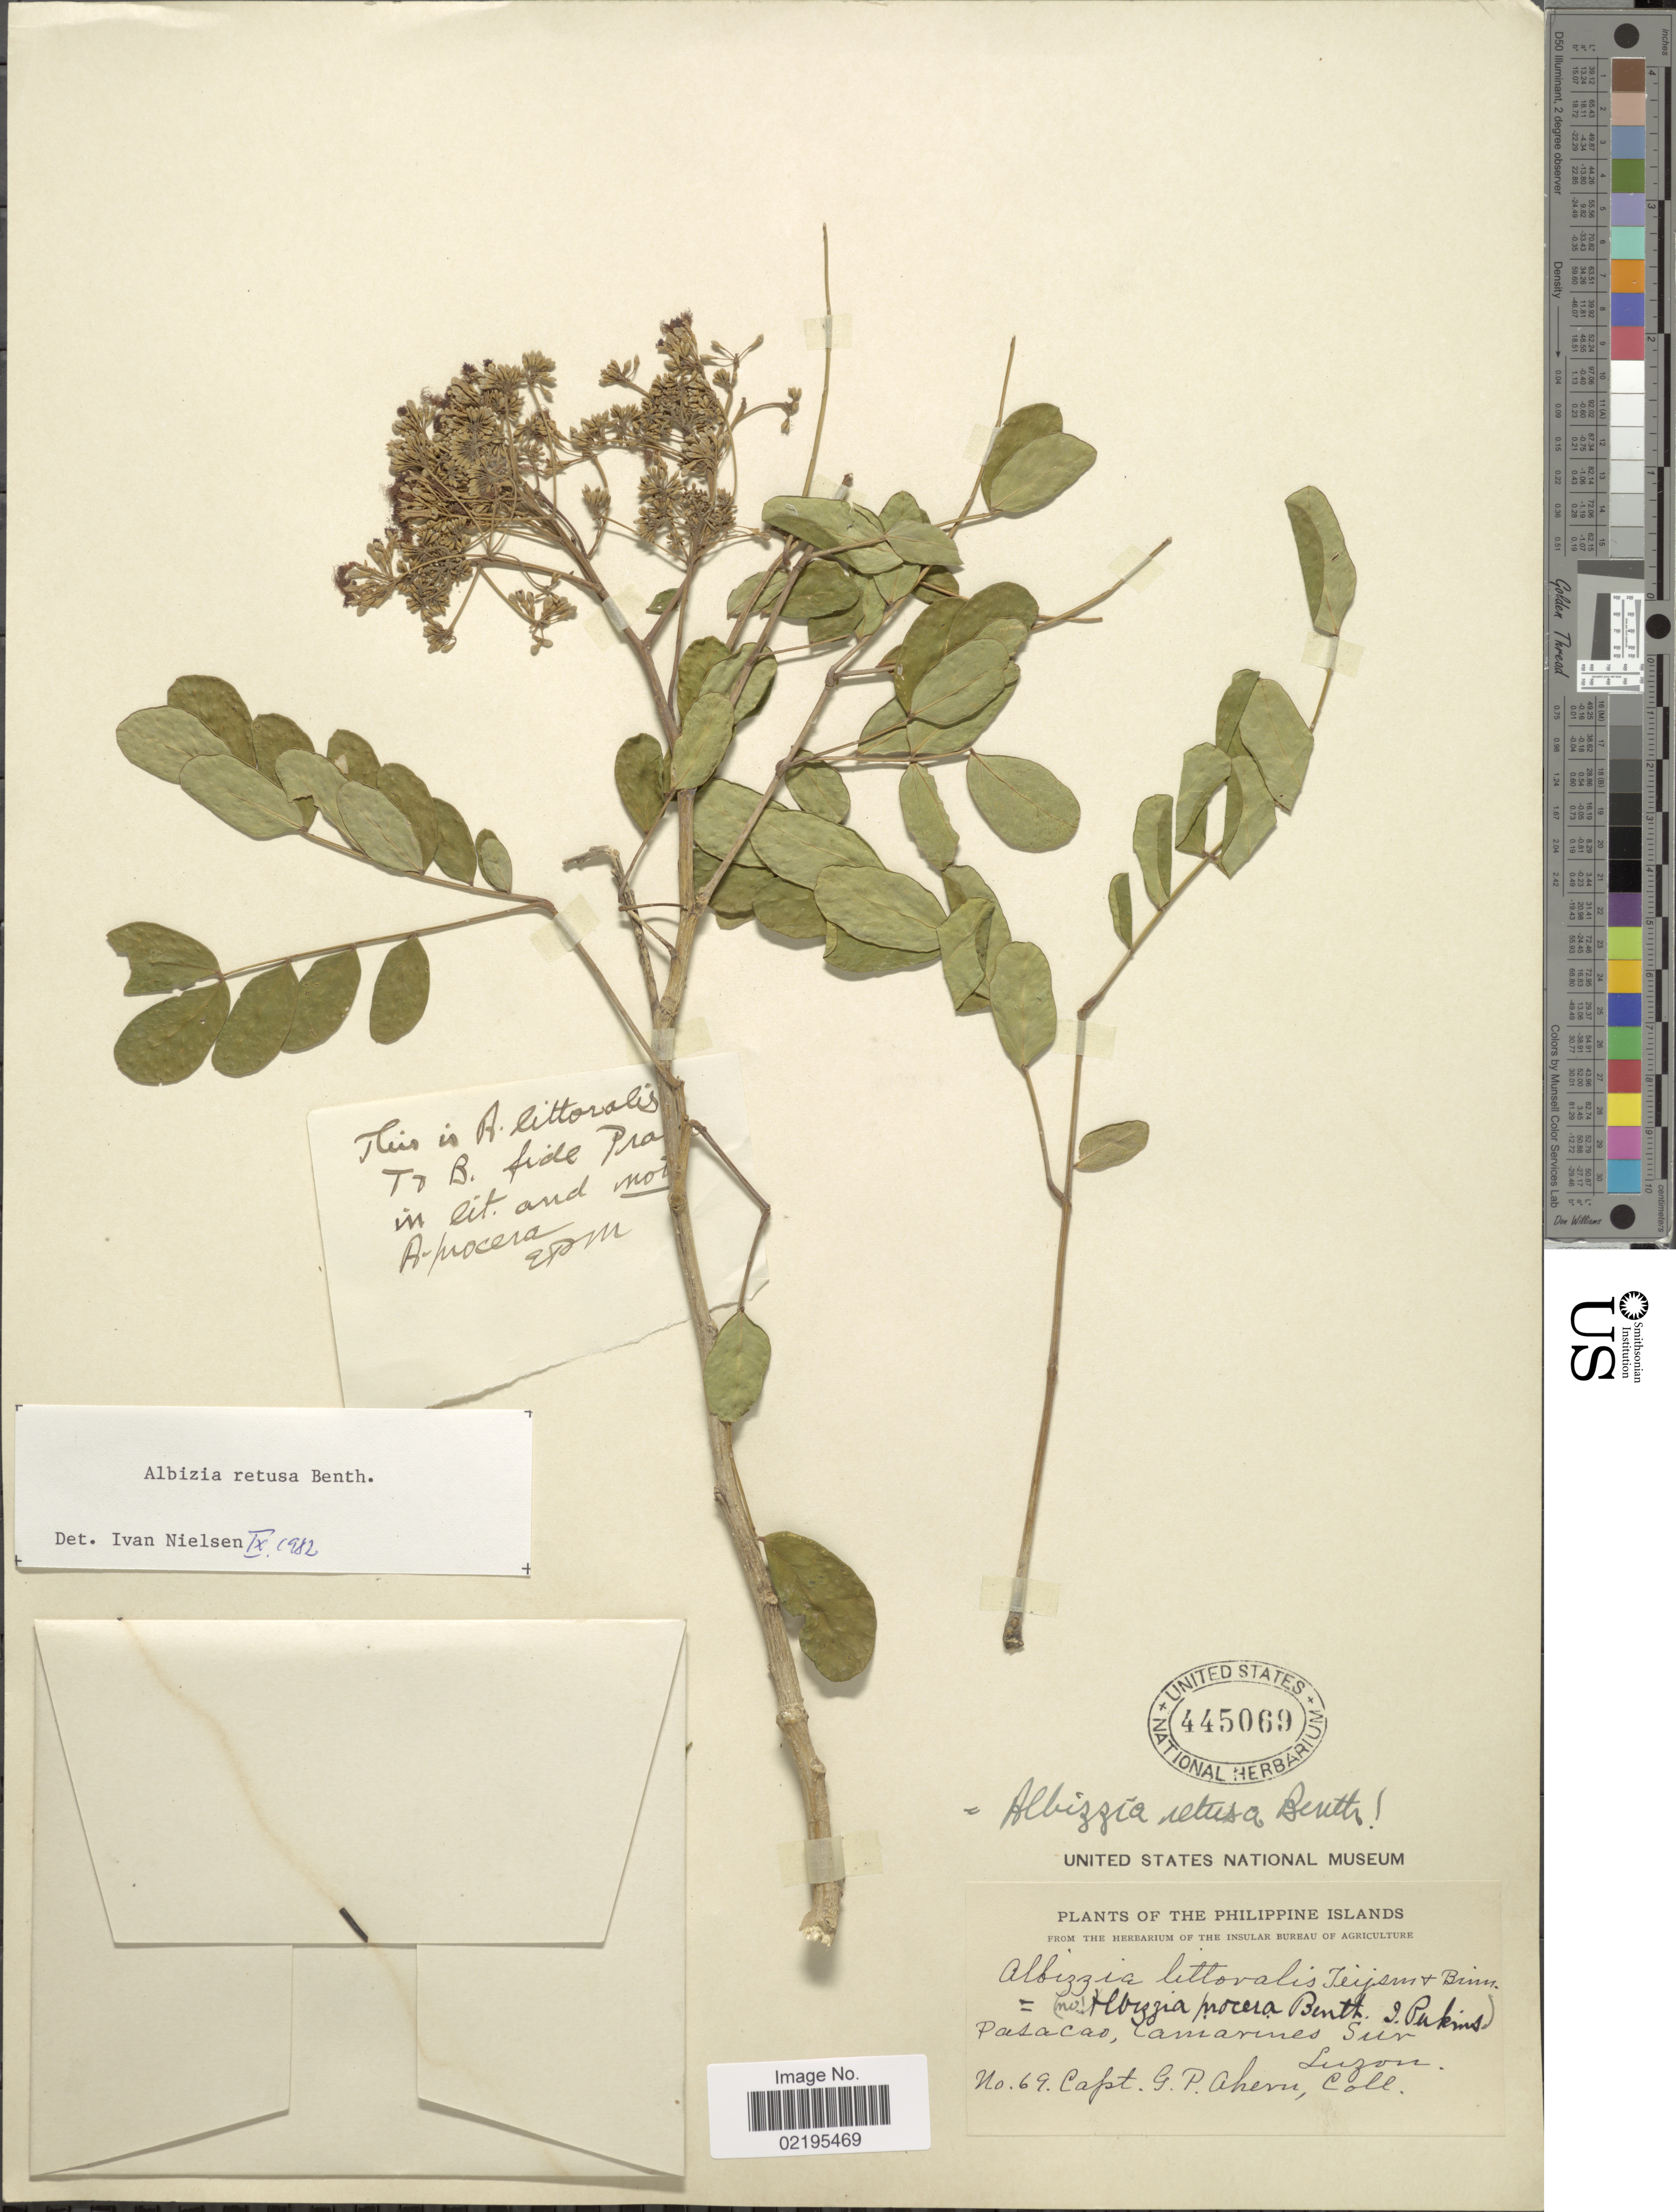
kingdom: Plantae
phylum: Tracheophyta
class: Magnoliopsida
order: Fabales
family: Fabaceae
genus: Albizia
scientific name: Albizia retusa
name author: Benth.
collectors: G. Ahern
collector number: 69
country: Philippines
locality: Pasacao, Camarines Sur, Luzon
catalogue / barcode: US 445069